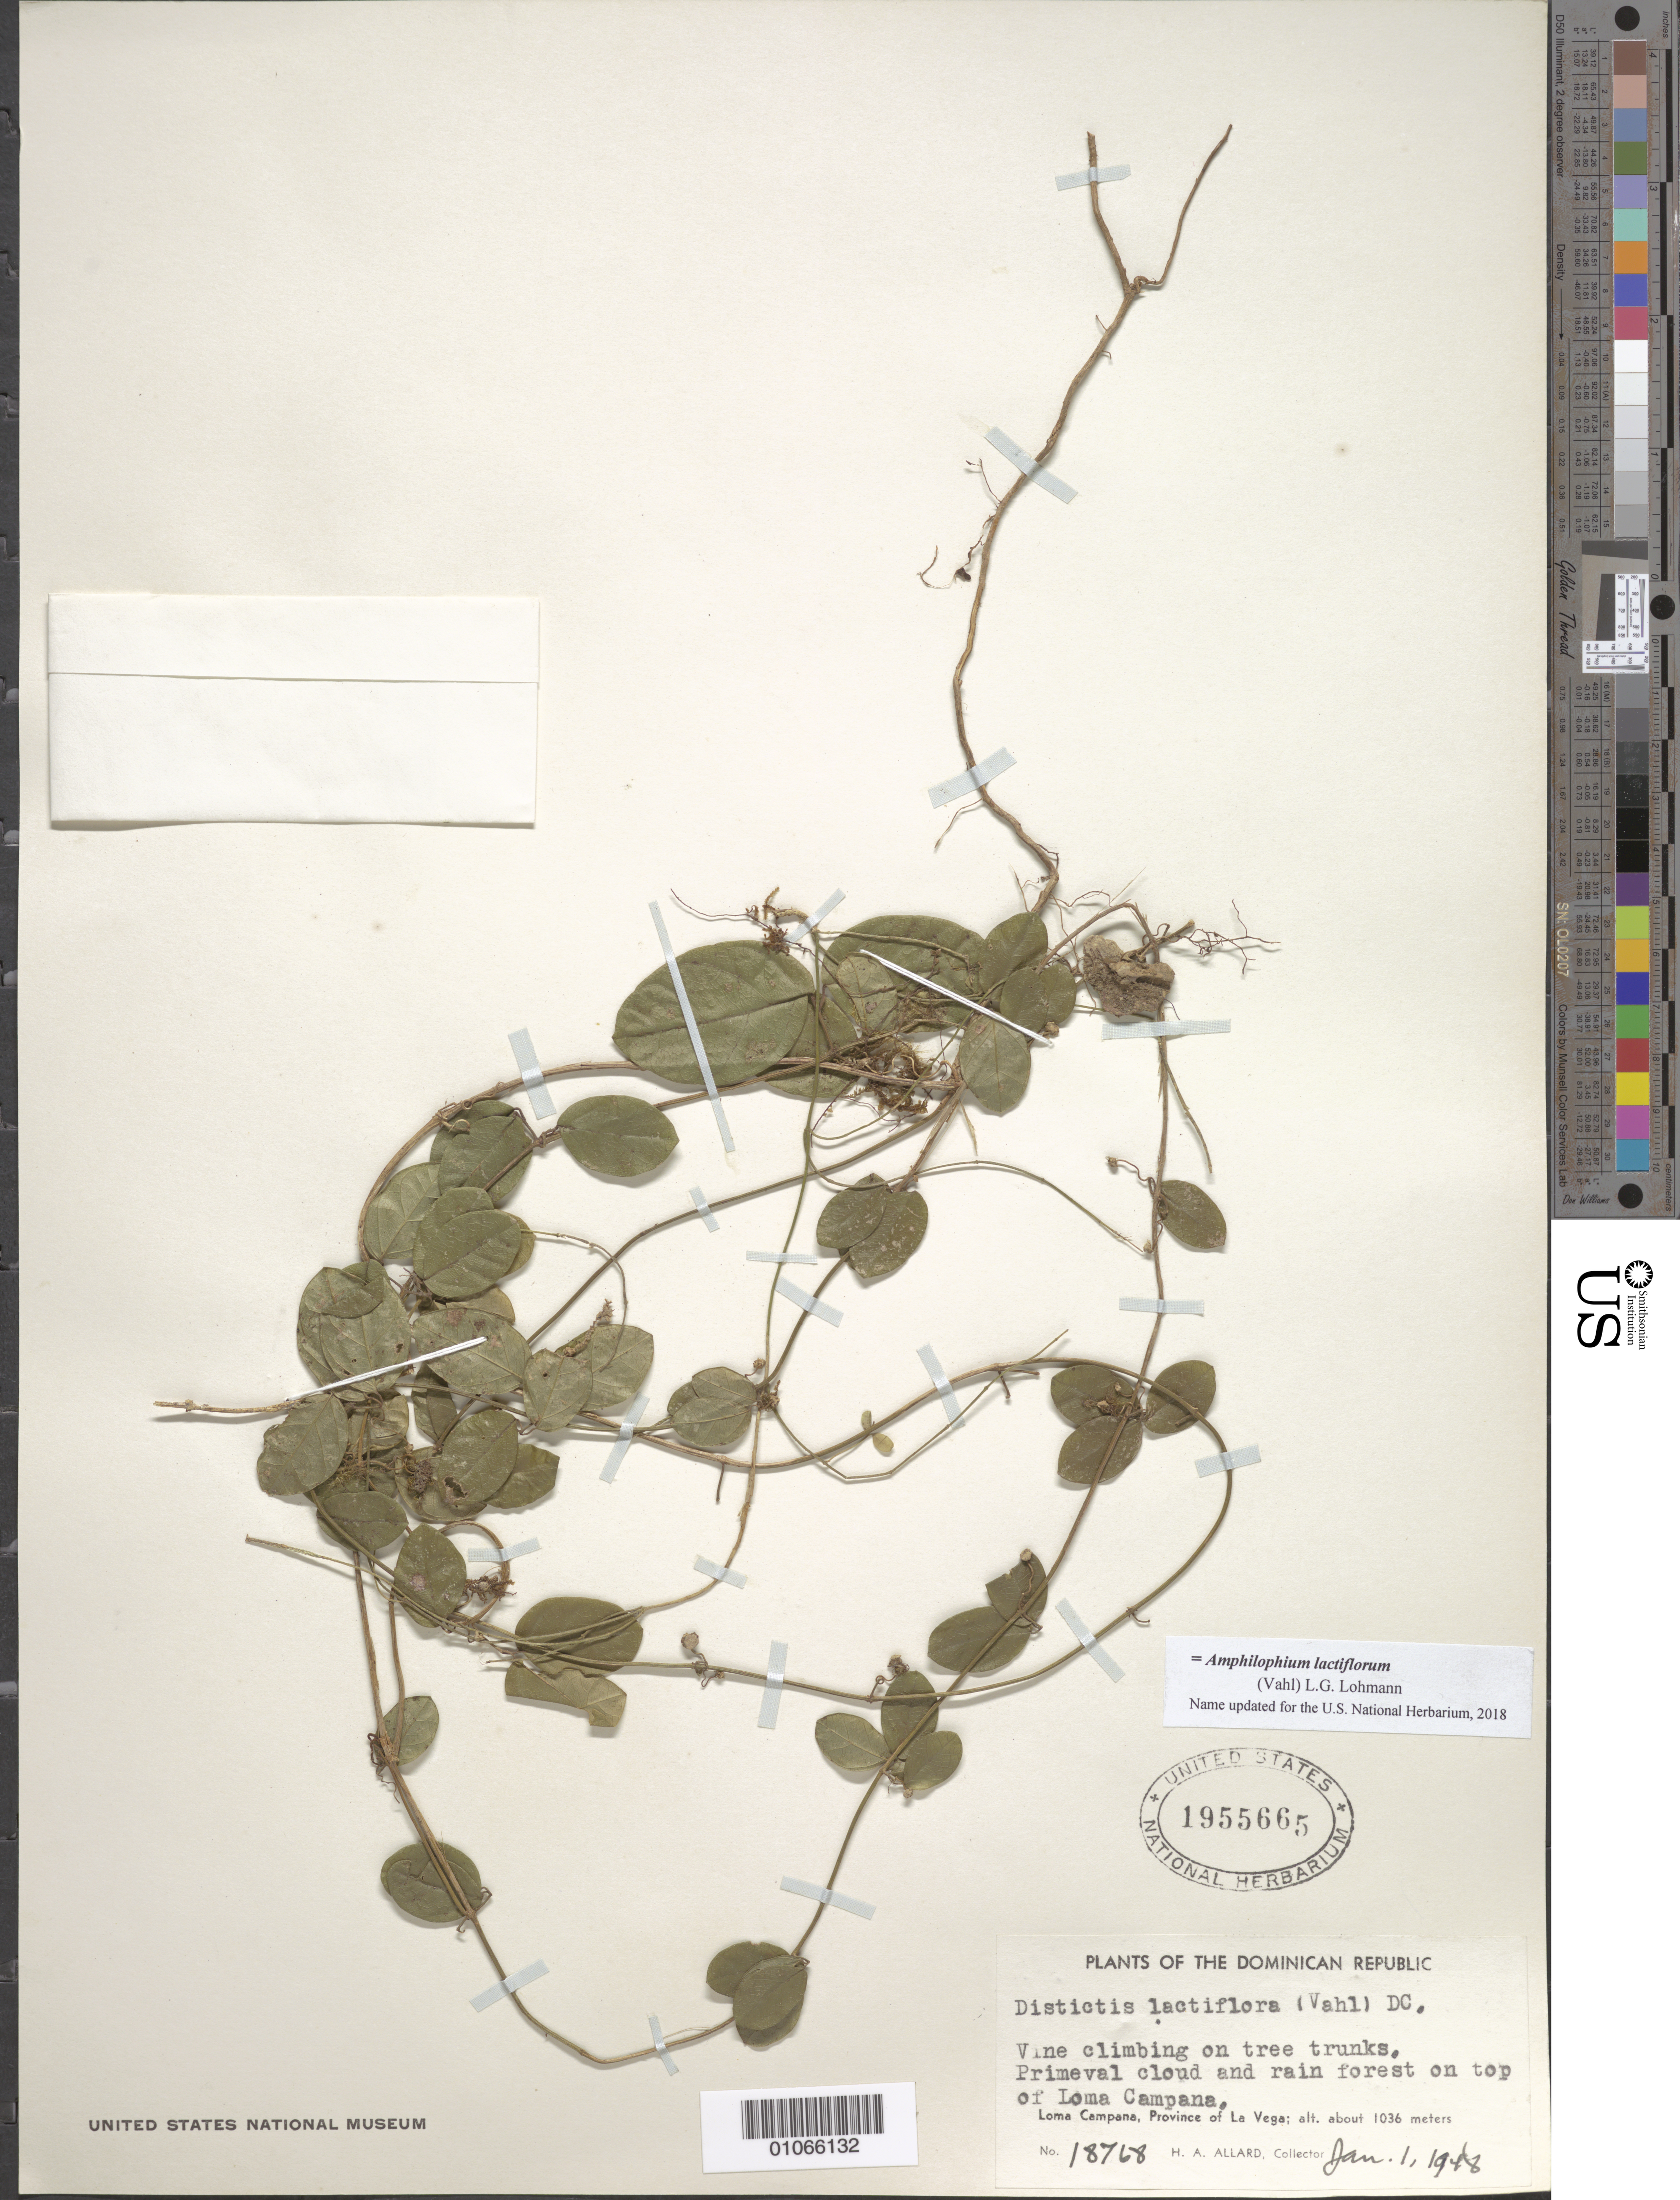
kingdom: Plantae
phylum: Tracheophyta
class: Magnoliopsida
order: Lamiales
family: Bignoniaceae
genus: Amphilophium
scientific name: Amphilophium lactiflorum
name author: (Vahl) L.G. Lohmann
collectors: H. A. Allard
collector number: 18768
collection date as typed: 01 Jan 1948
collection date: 1948-01-01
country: Dominican Republic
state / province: La Vega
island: Hispaniola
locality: Primeval cloud and rain forest on top of Loma Campana.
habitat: Primeval cloud and rain forest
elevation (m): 1036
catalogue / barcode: US 1955665